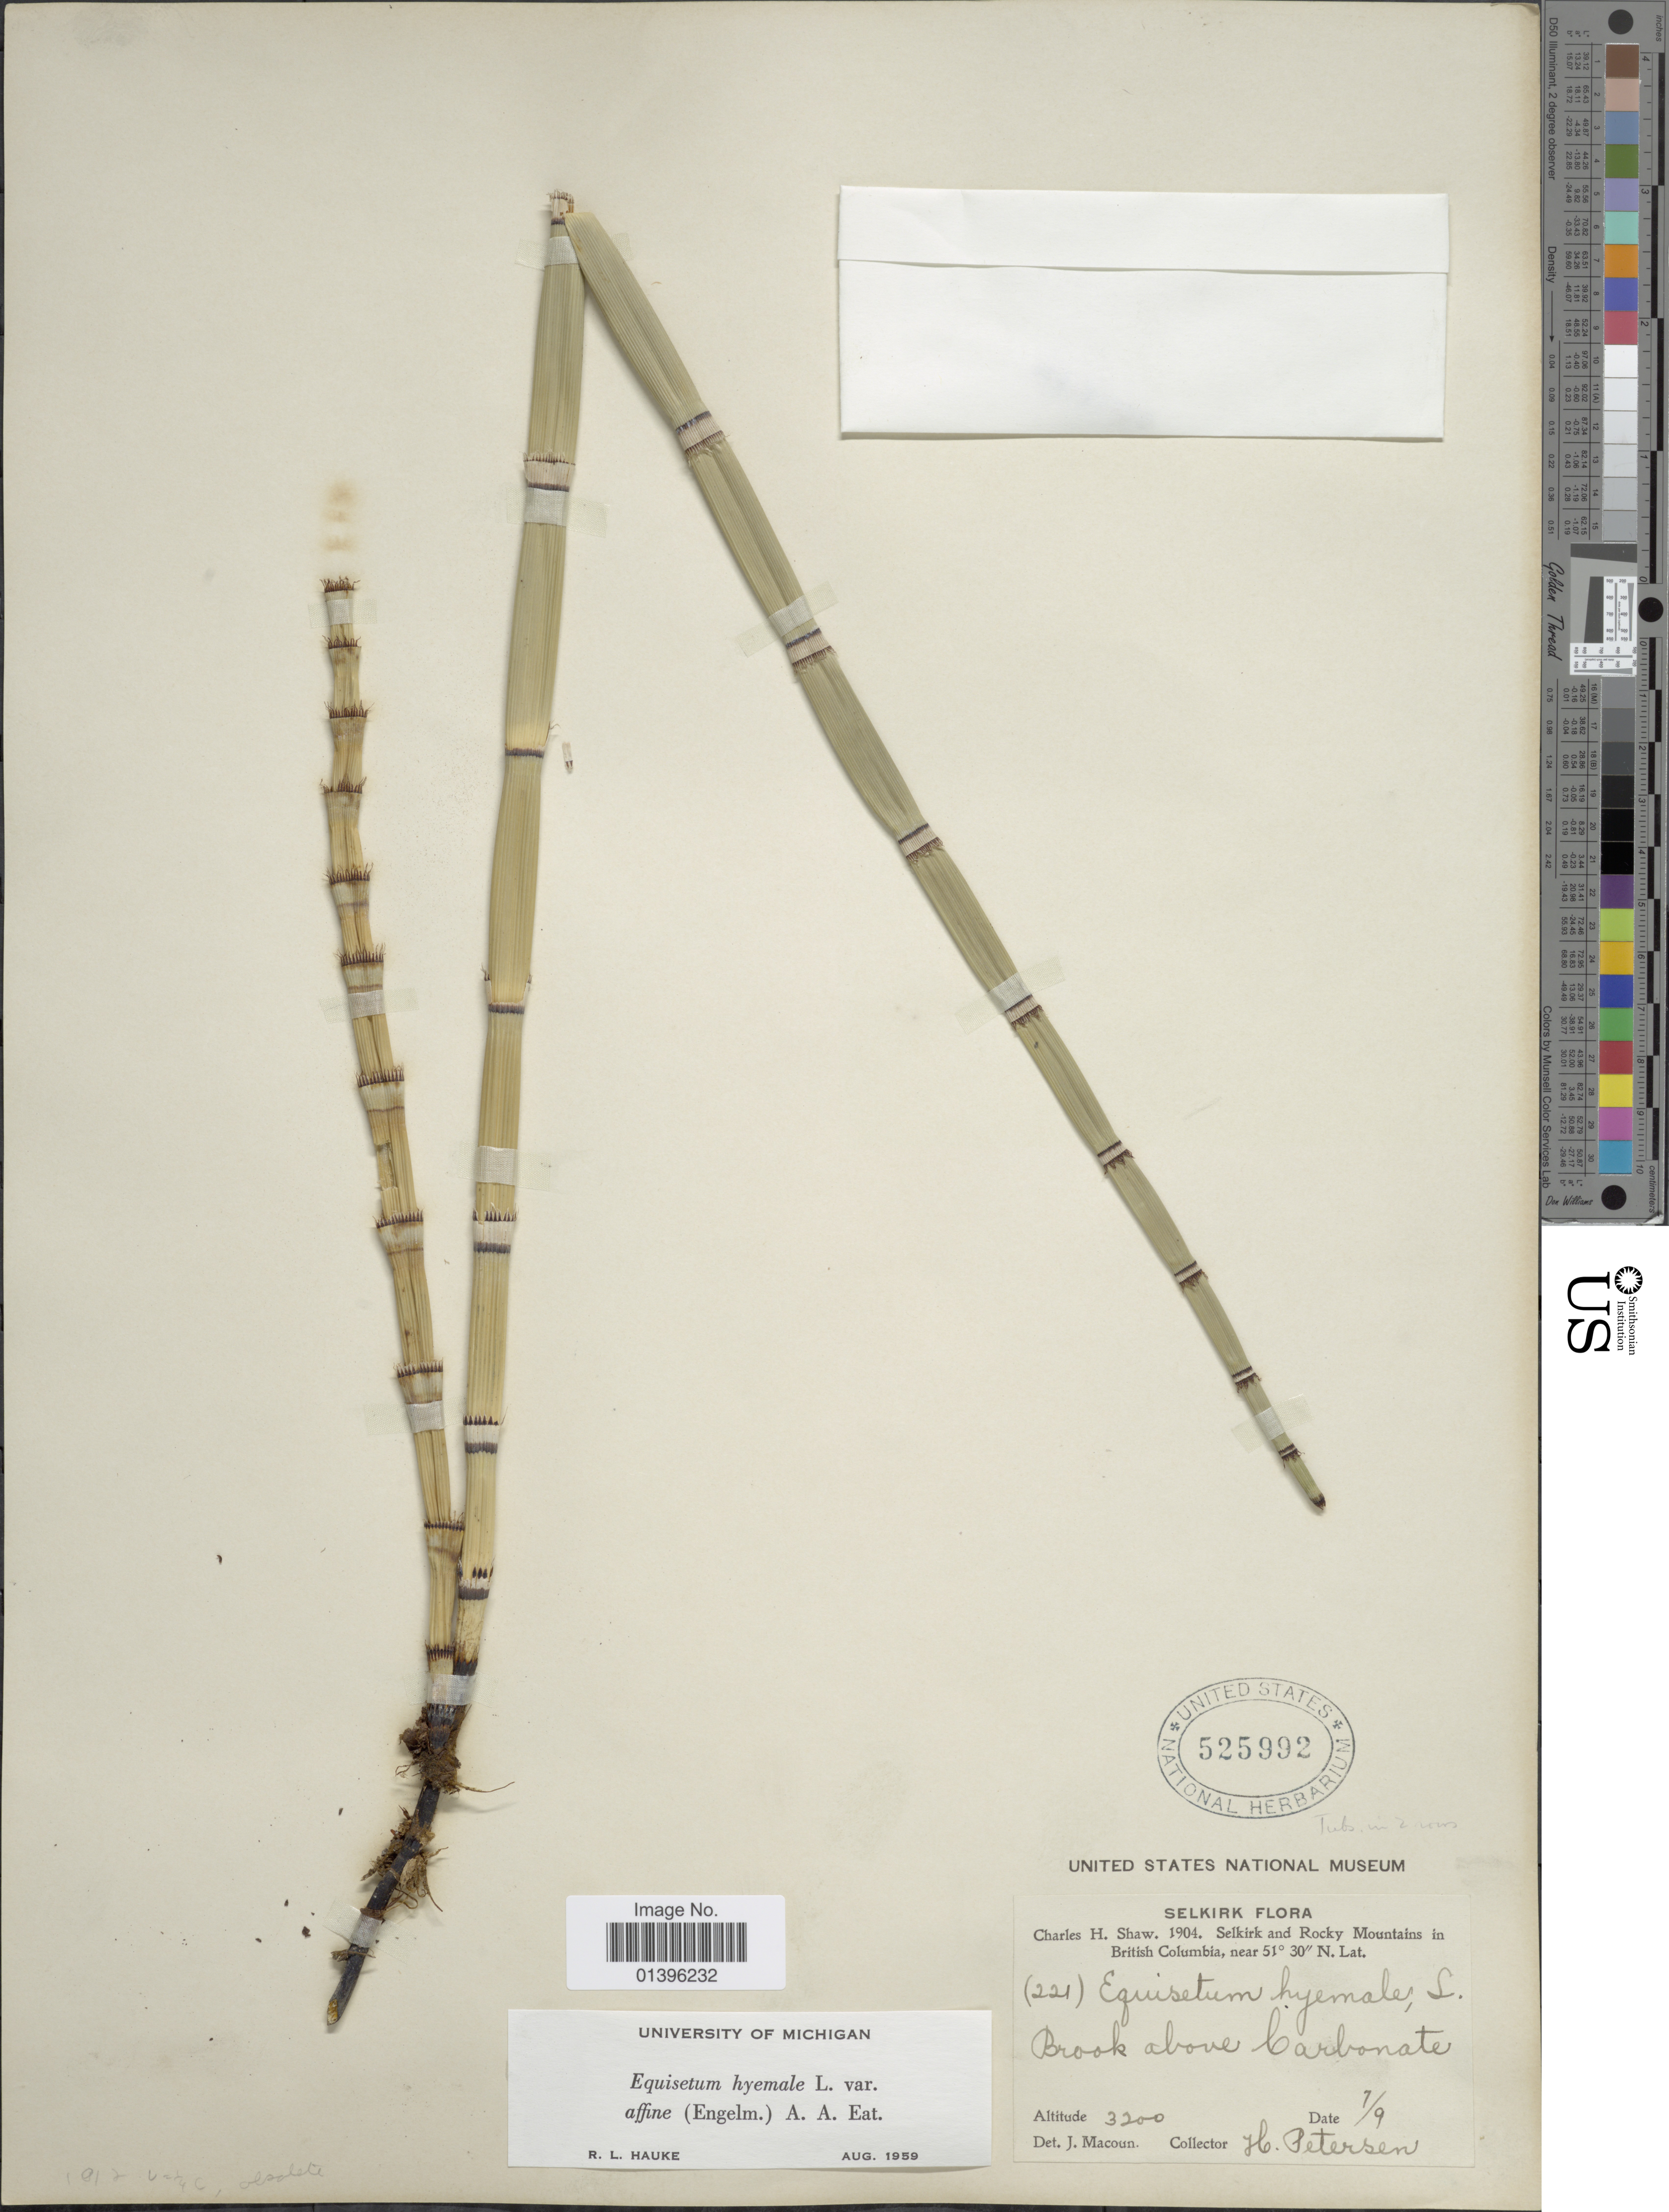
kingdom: Plantae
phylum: Tracheophyta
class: Polypodiopsida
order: Equisetales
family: Equisetaceae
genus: Equisetum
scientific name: Equisetum hyemale var. affine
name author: (Engelm.) A.A. Eaton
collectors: H. Petersen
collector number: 221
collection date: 1904-09-07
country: Canada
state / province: British Columbia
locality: Selkirk and Rocky Mountains in British Columbia. Brook above Carbonate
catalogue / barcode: US 525992